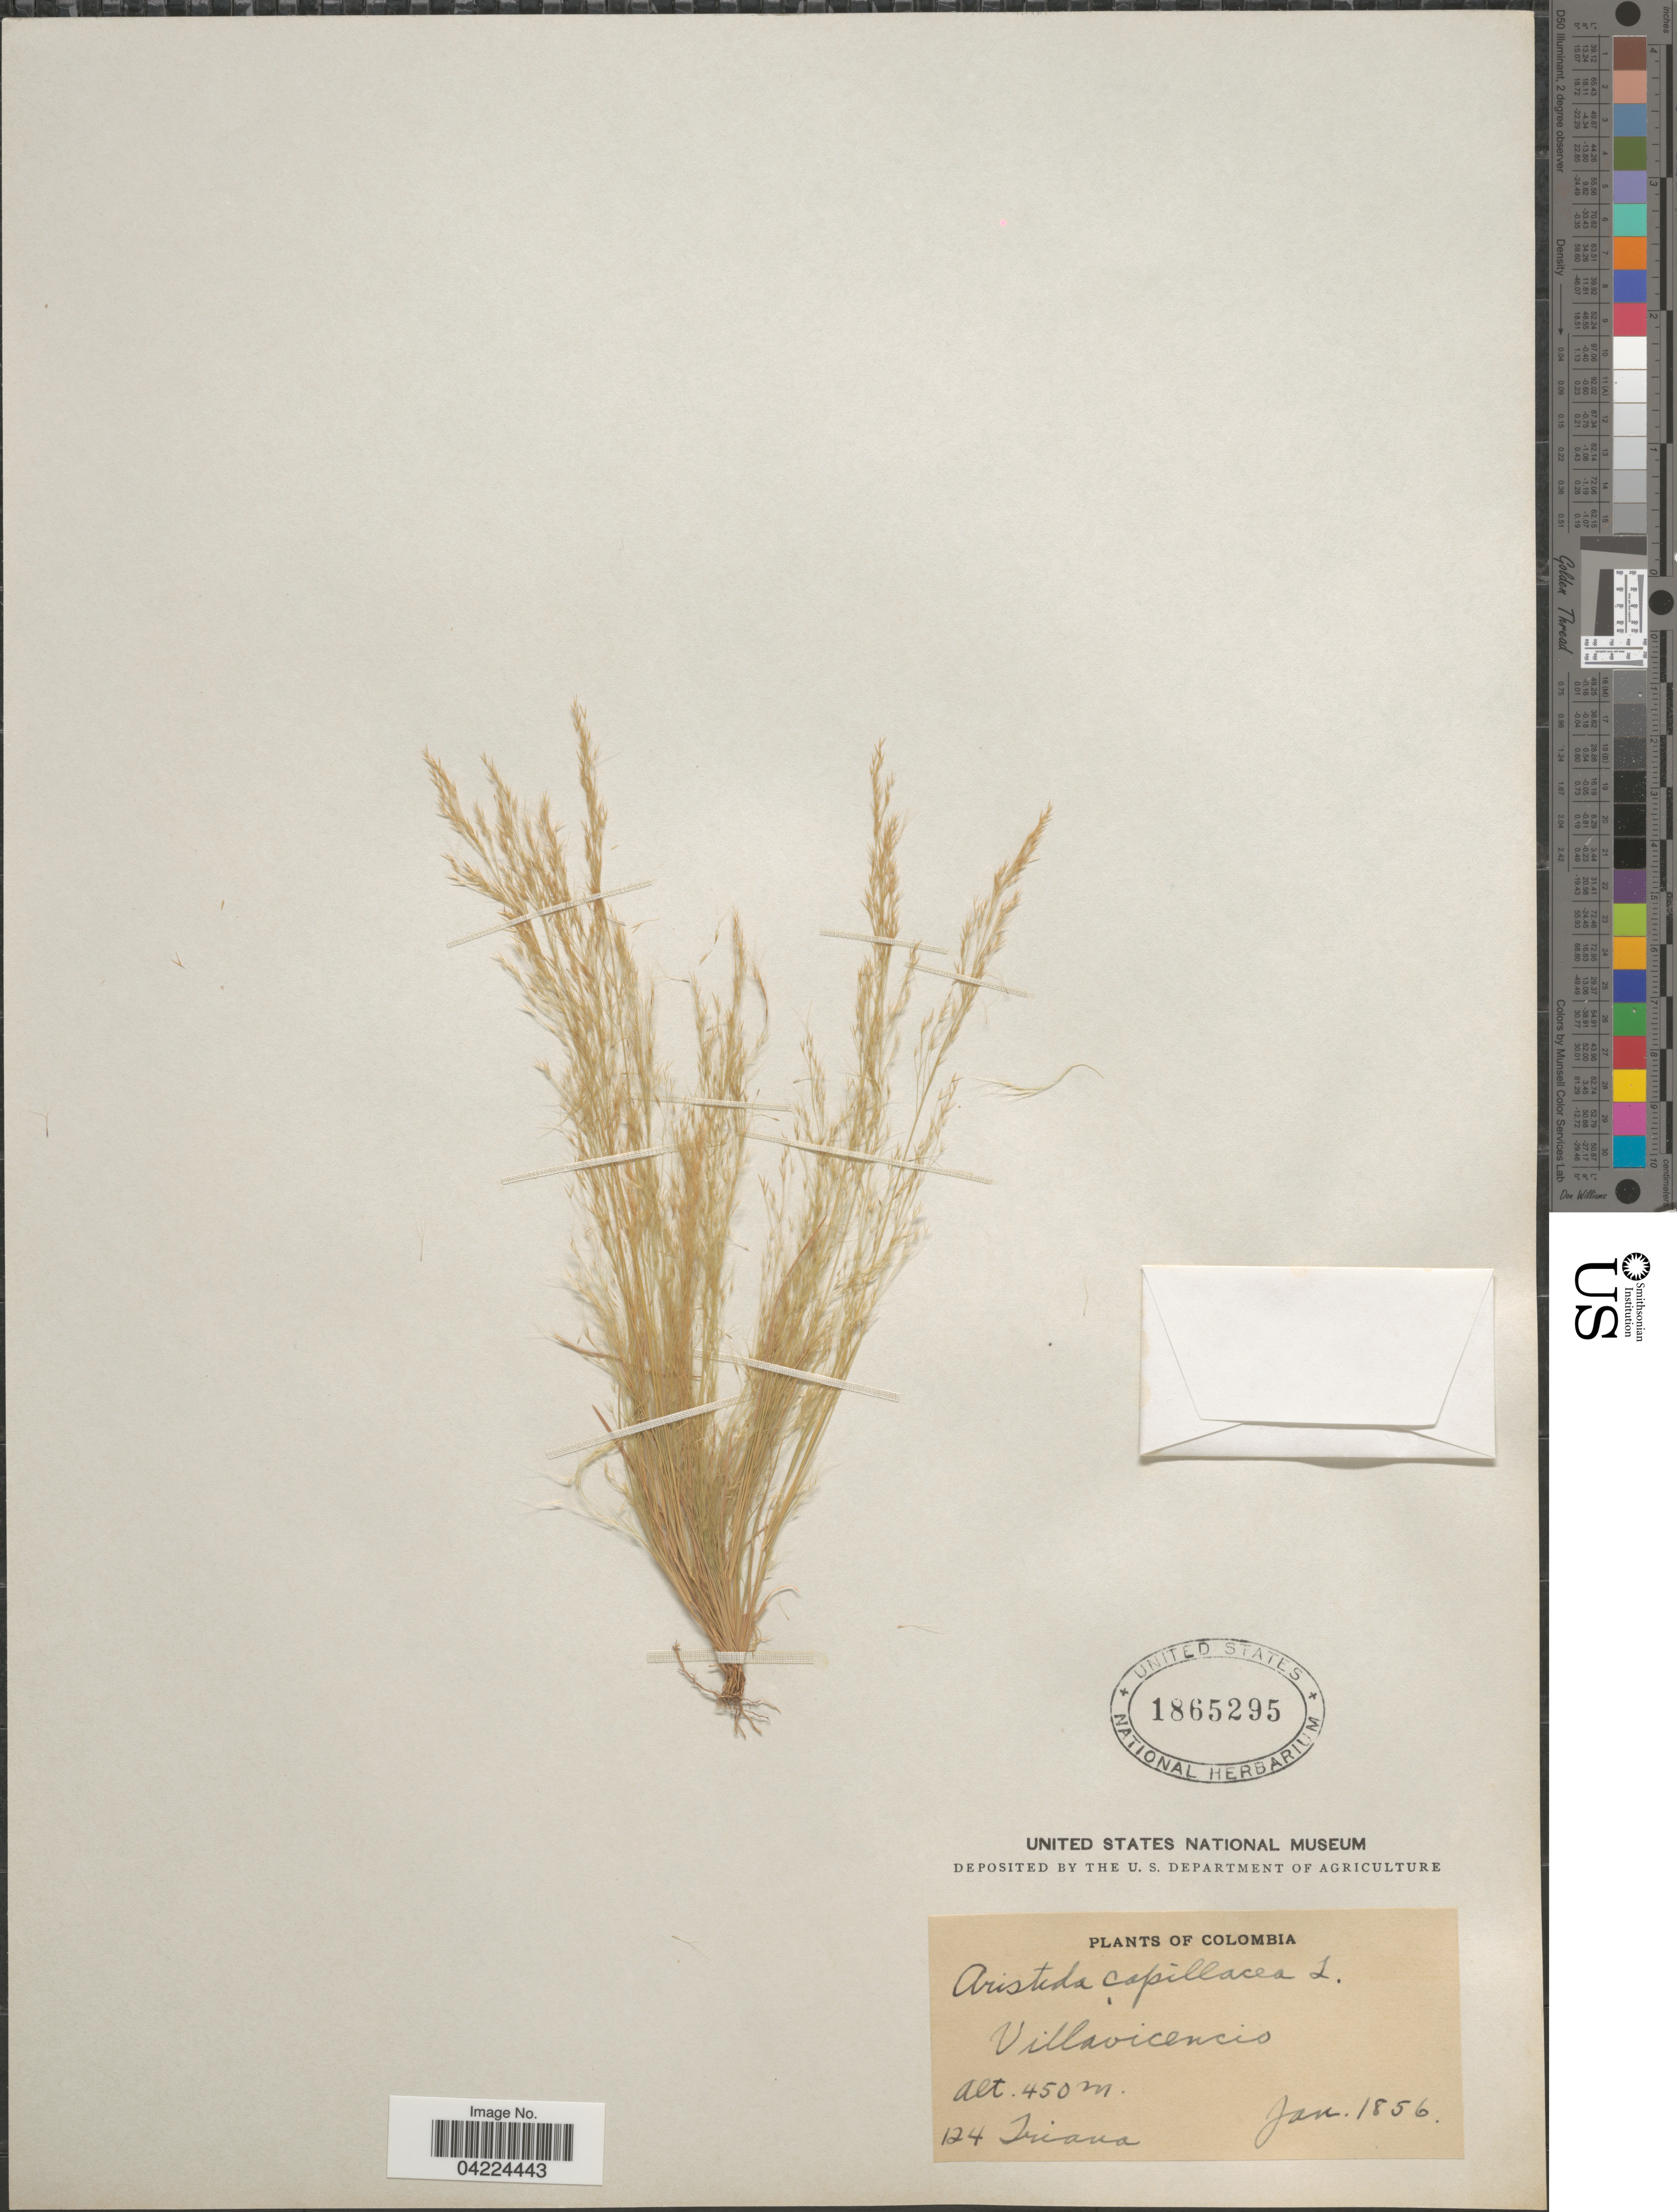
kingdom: Plantae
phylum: Tracheophyta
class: Liliopsida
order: Poales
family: Poaceae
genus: Aristida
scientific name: Aristida capillacea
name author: Lam.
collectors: Triana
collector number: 124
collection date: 1856-01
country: Colombia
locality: Villavicencio.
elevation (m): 450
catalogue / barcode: US 1865295